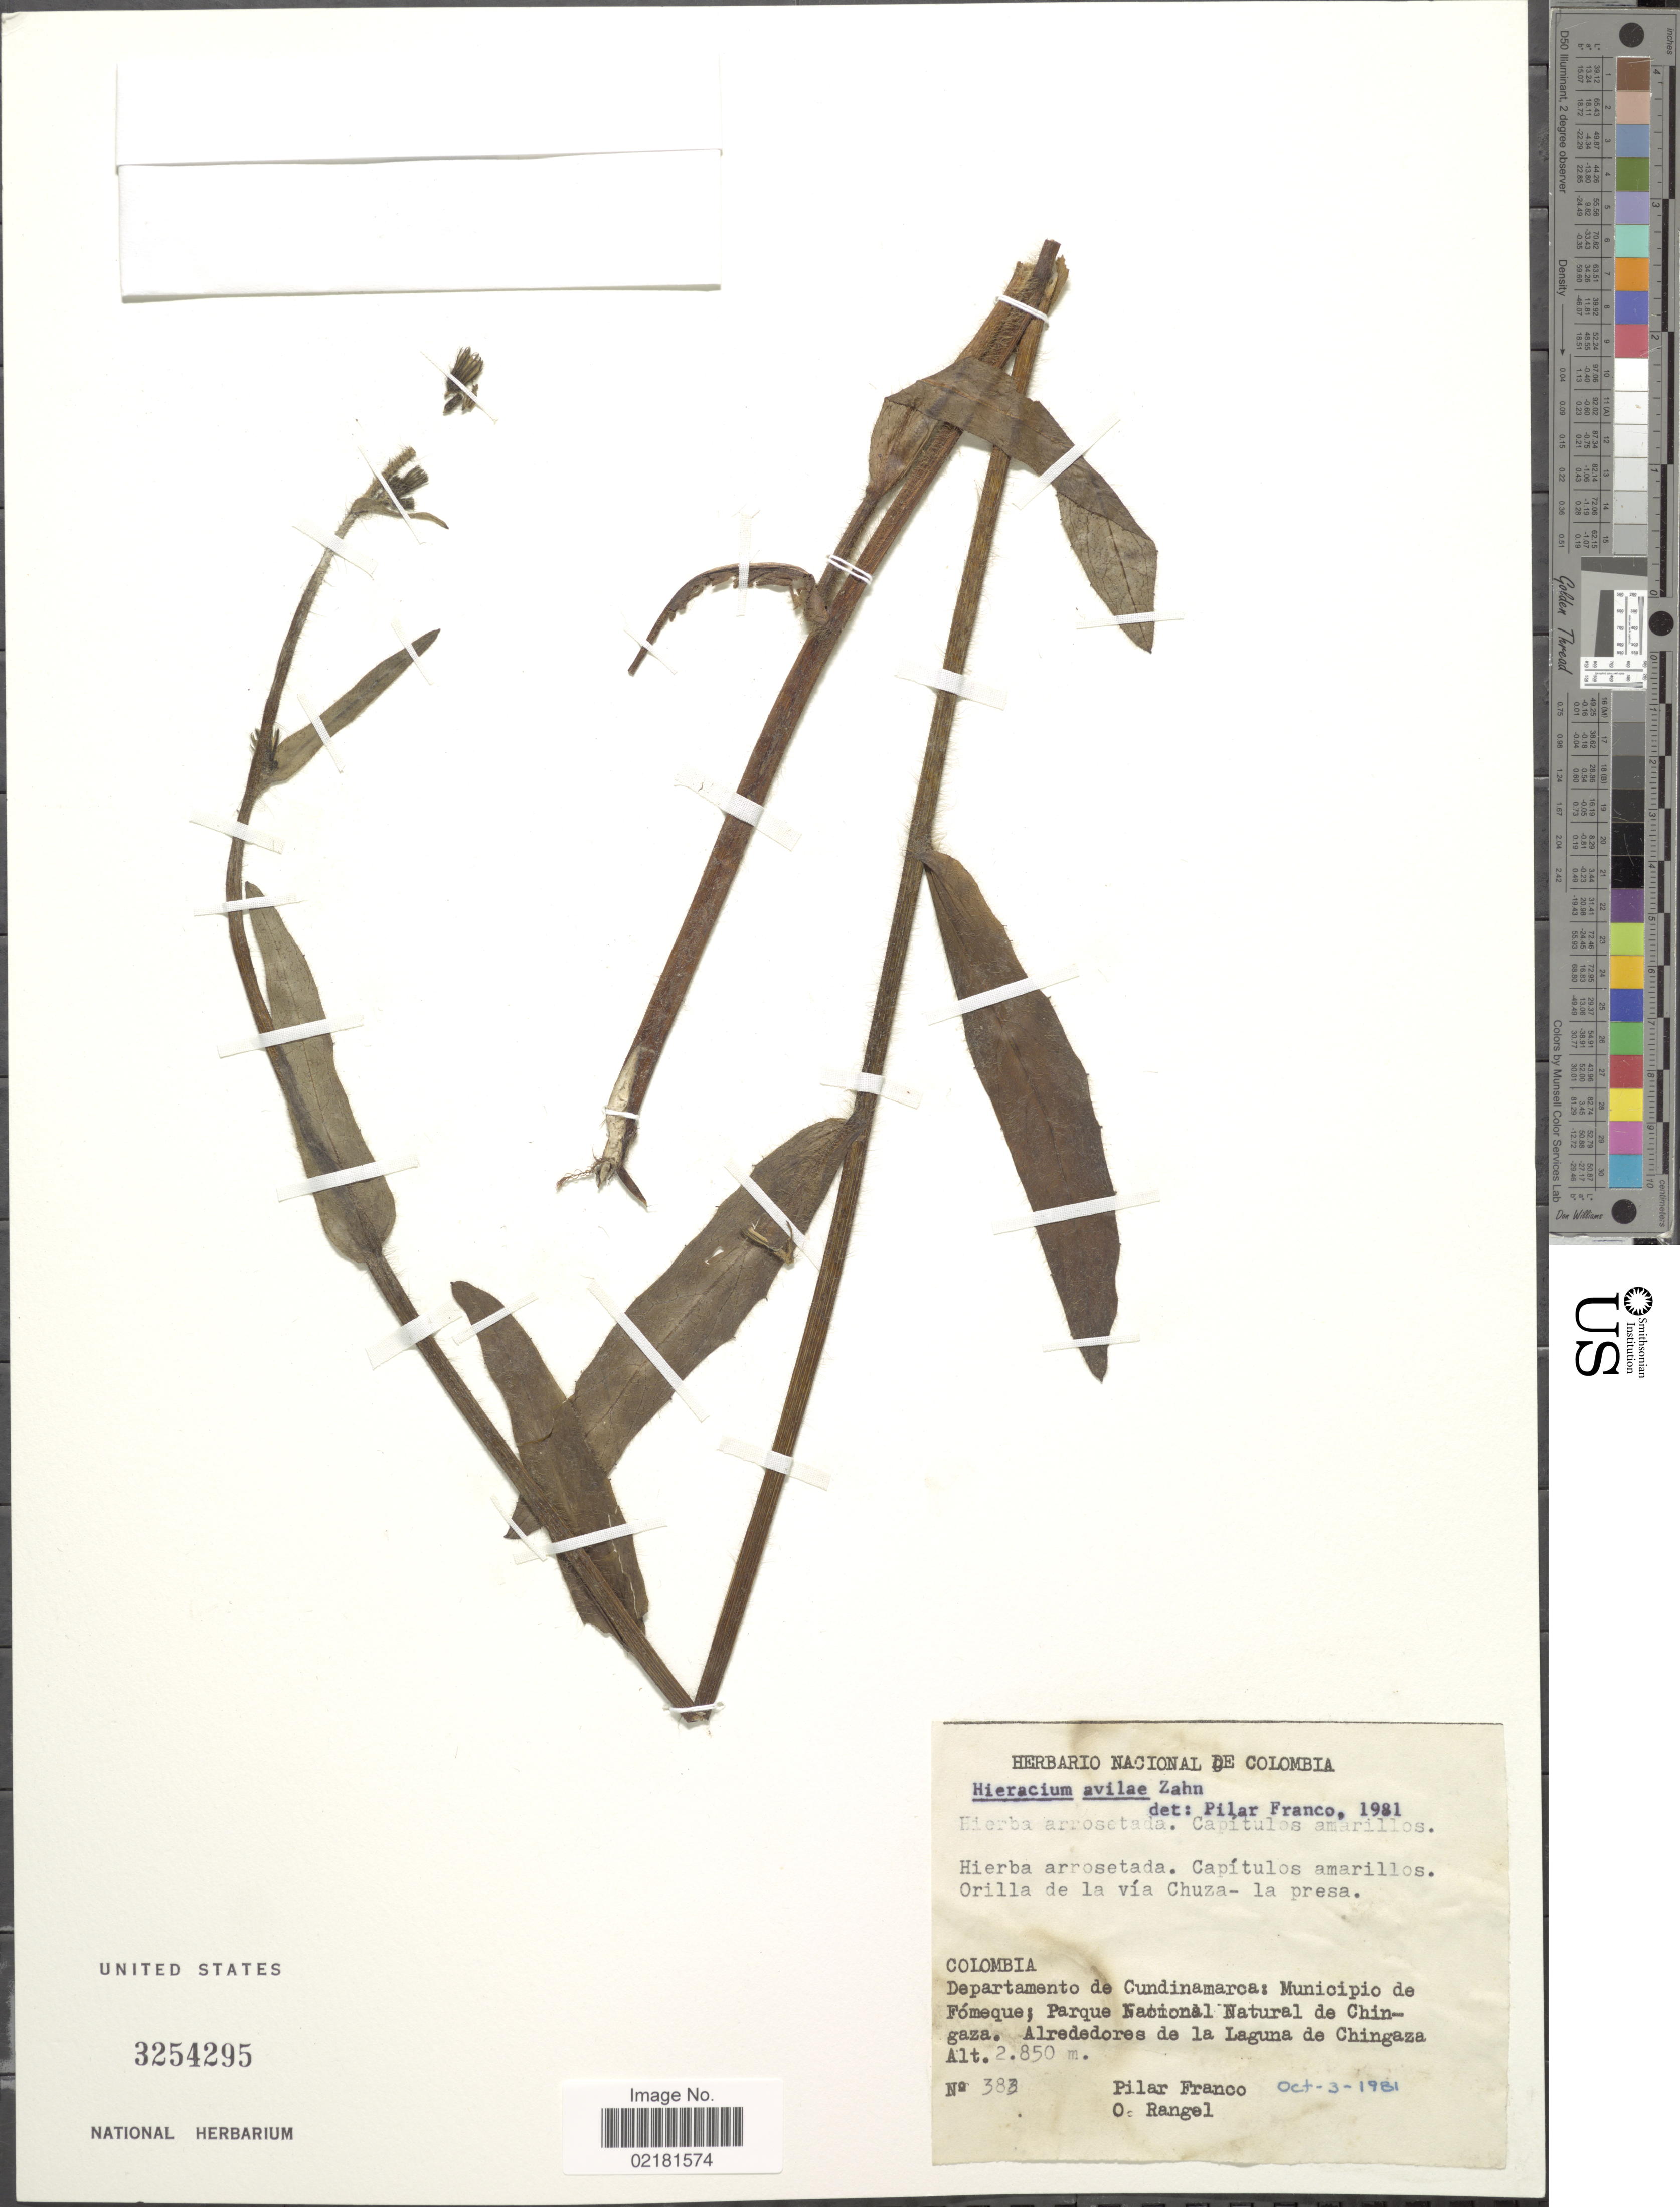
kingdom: Plantae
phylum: Tracheophyta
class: Magnoliopsida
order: Asterales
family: Asteraceae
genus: Hieracium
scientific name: Hieracium avilae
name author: Kunth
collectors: P. Franco Roselli & O. Rangel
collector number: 383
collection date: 1981-10-03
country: Colombia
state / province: Cundinamarca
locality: Municipio de Fomeque; Parque Nacional de Chingaza, alrededores de la Laguna de Chingaza.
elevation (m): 2850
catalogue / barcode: US 3254295